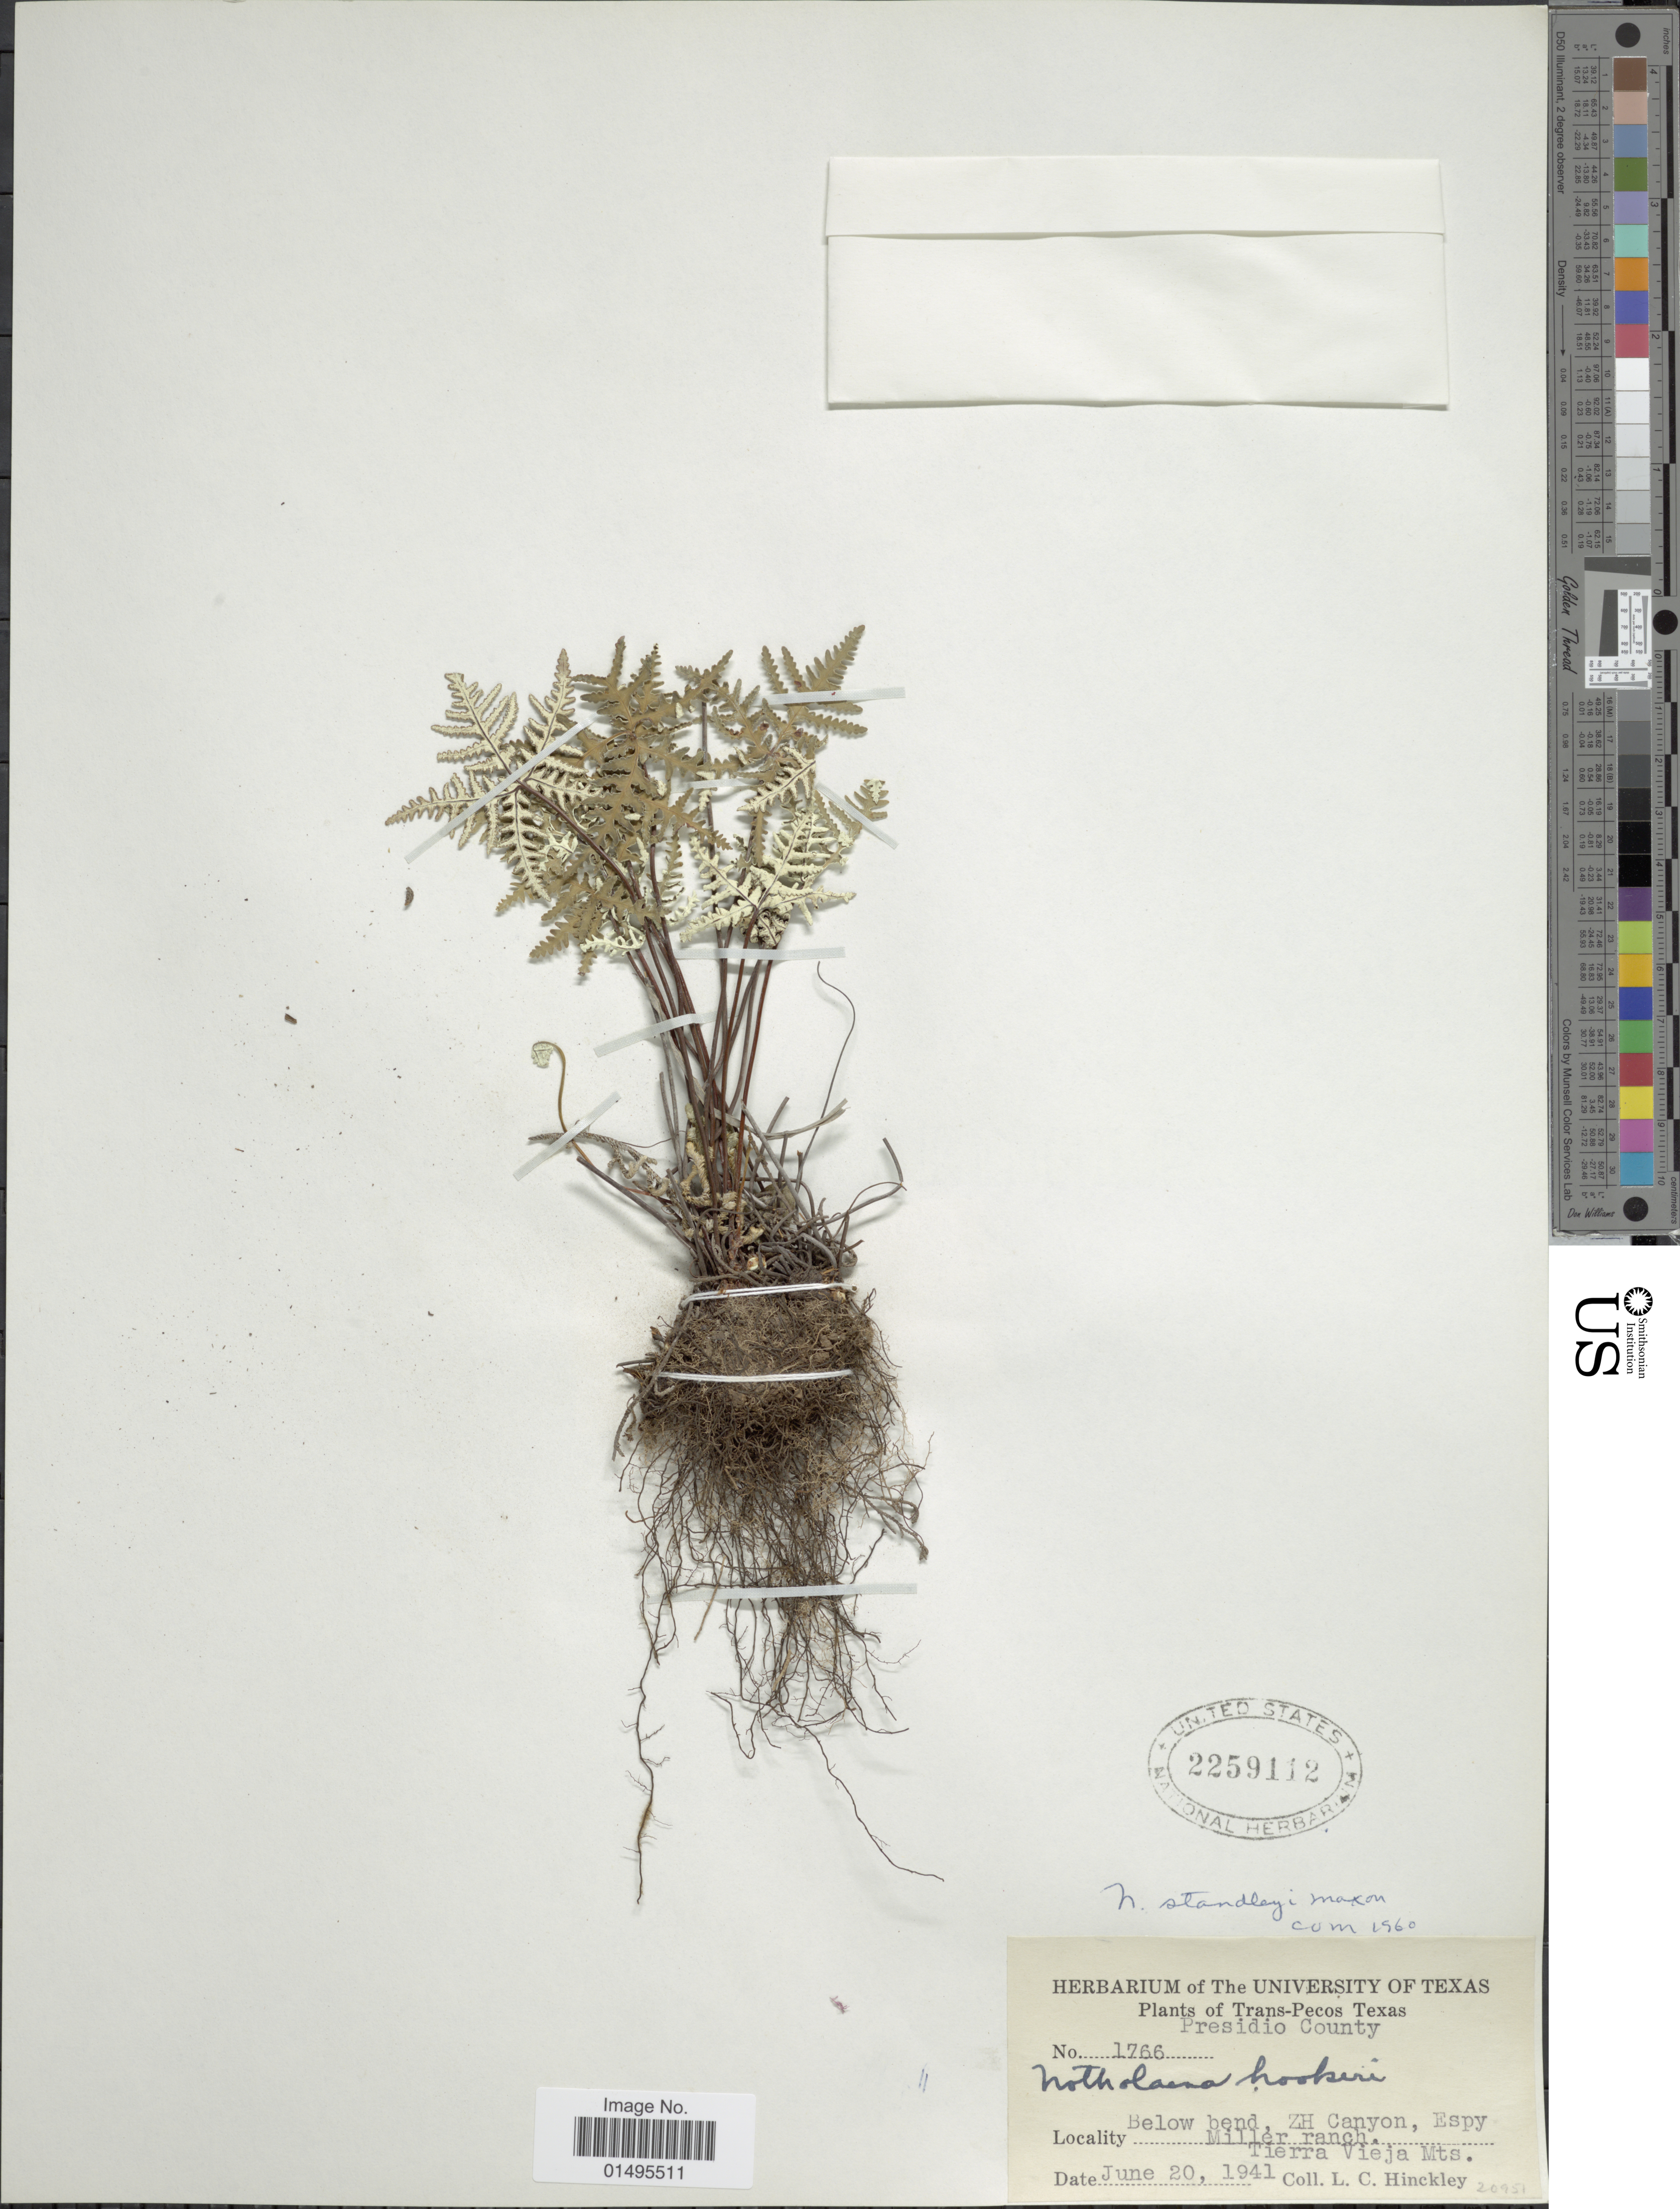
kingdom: Plantae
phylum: Tracheophyta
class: Polypodiopsida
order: Polypodiales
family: Pteridaceae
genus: Notholaena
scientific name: Notholaena standleyi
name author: Maxon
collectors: L. Hinckley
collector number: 1766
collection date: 1941-06-20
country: United States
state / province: Texas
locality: Trans-Pecos, Presidio County, Below bend, ZH Canyon, Espy Milder Ranch, Tierra Vieja Mts.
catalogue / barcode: US 2259112